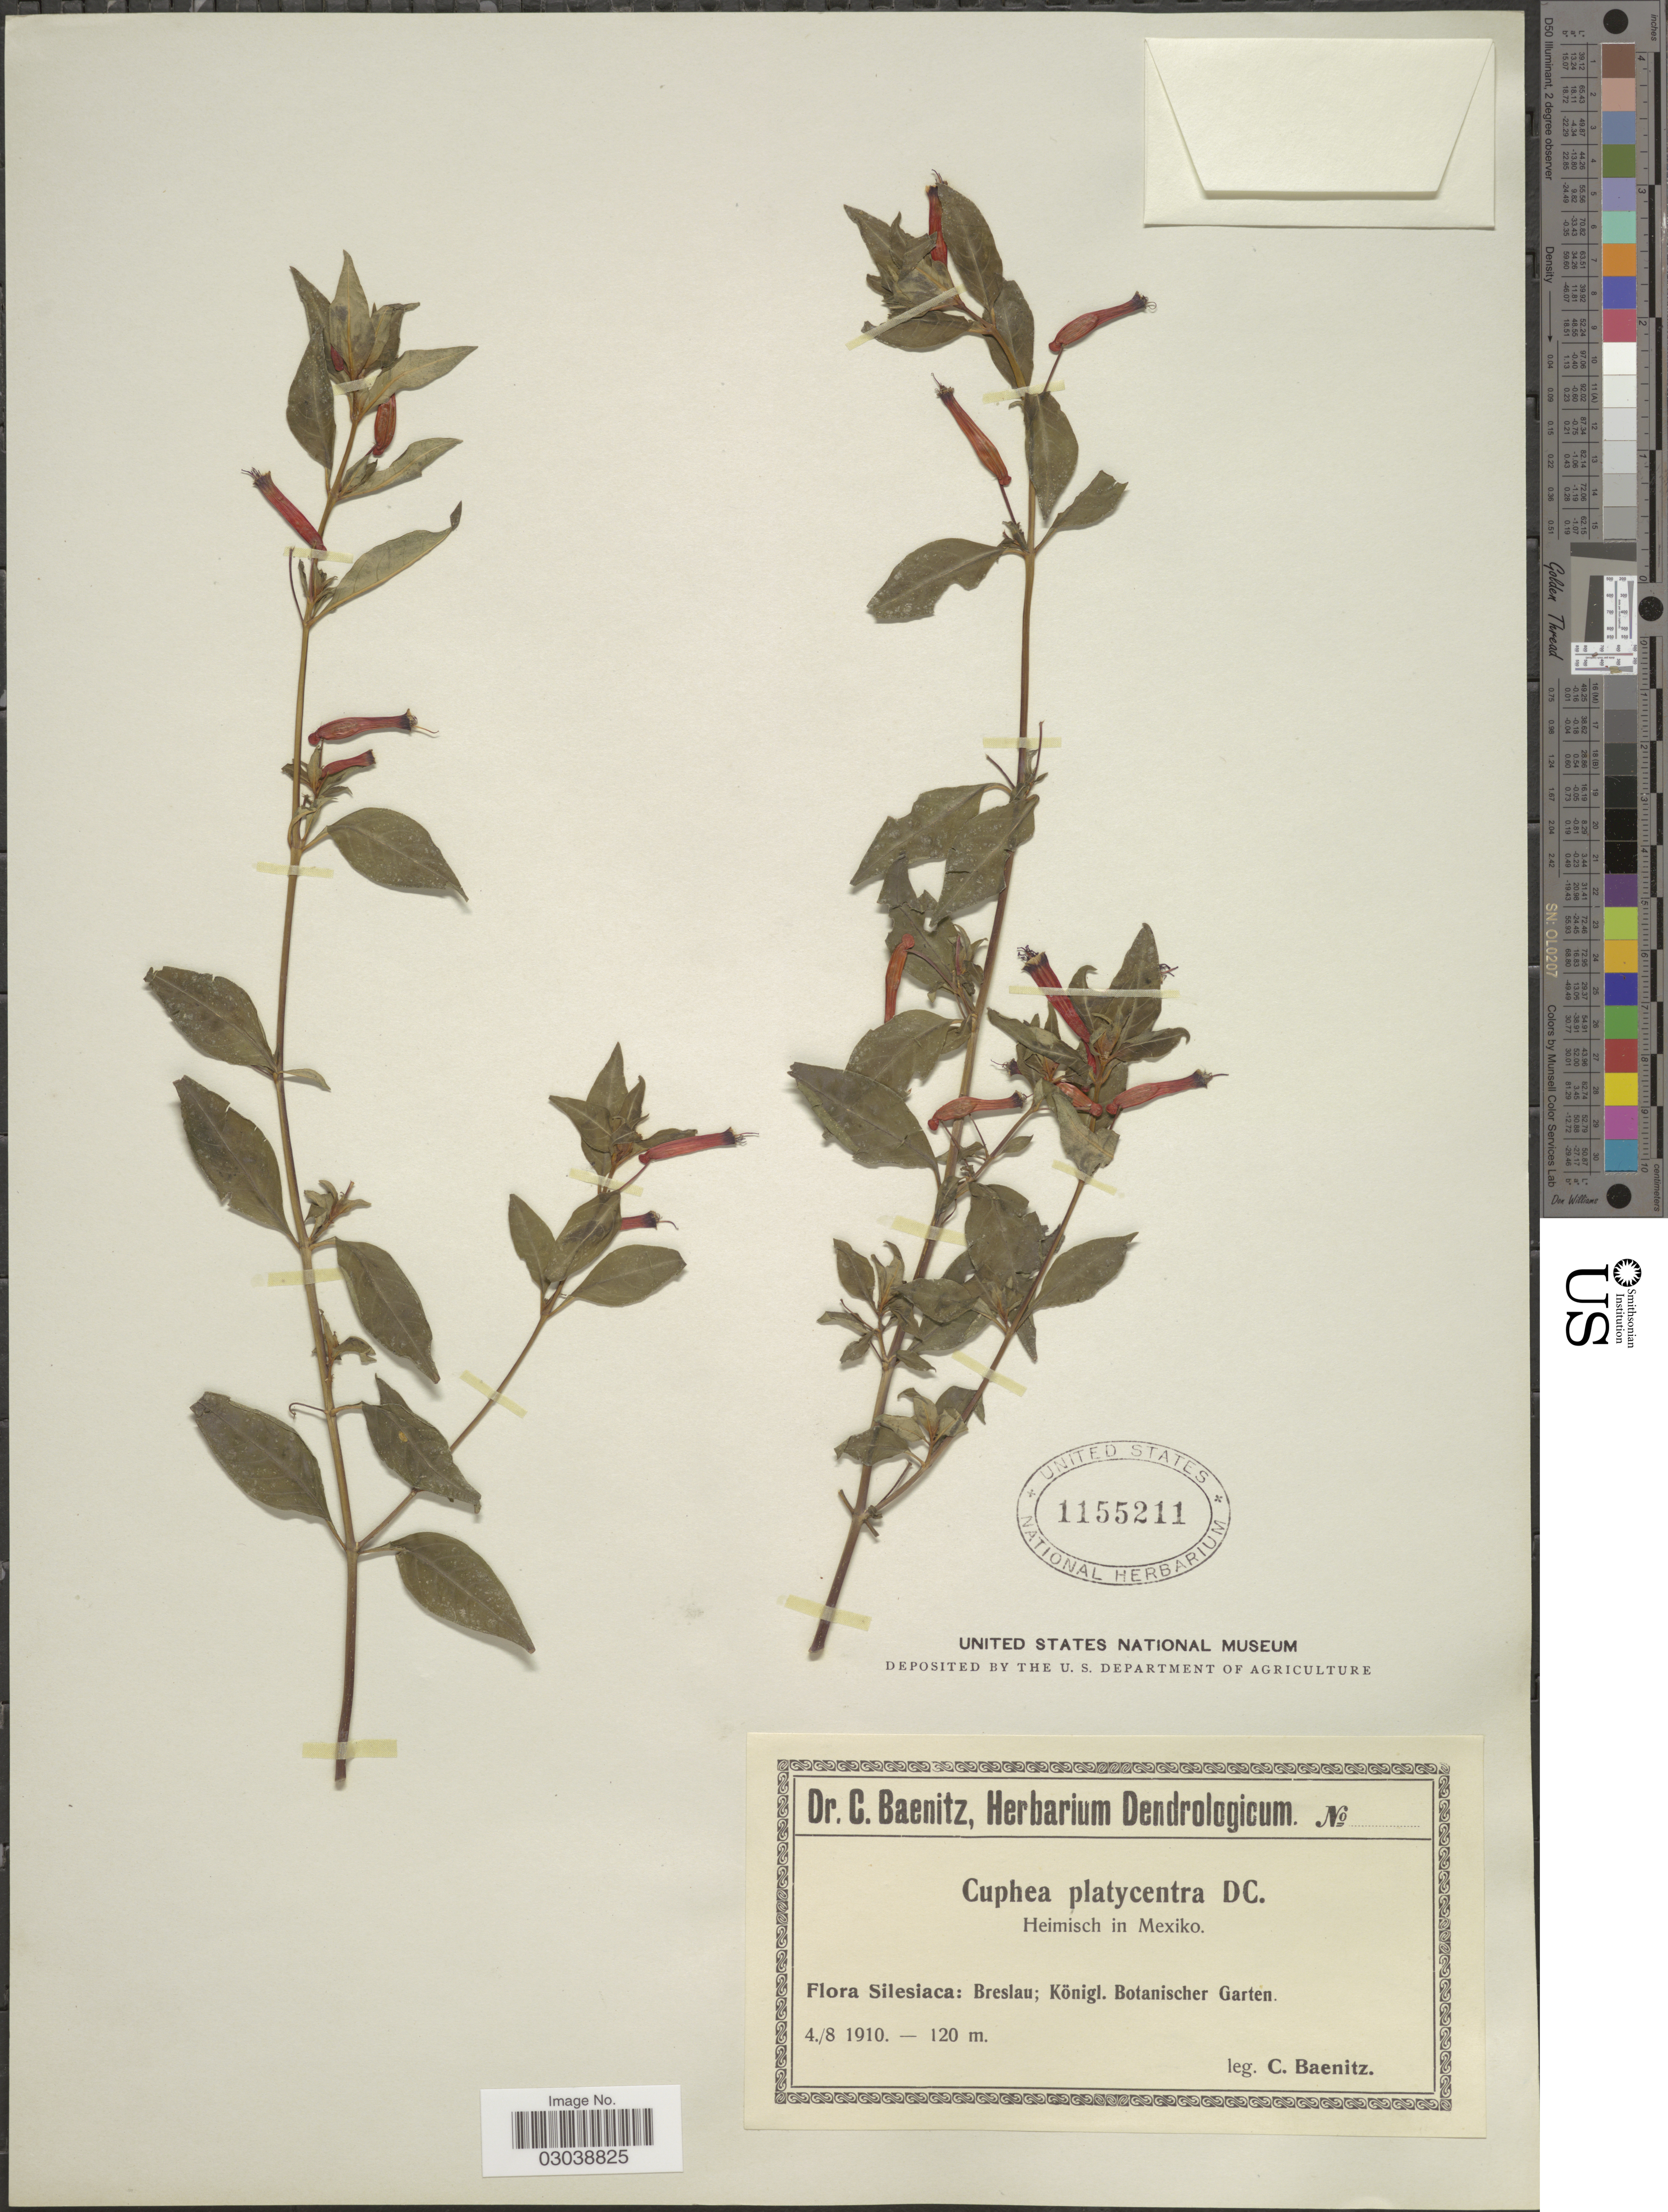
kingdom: Plantae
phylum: Tracheophyta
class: Magnoliopsida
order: Myrtales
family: Lythraceae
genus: Cuphea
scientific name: Cuphea platycentra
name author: Lem.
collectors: C. G. Baenitz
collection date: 1910-08-04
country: Poland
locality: Silesiaca: Breslau; Königl. Botanischer Garten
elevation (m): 120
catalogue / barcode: US 1155211